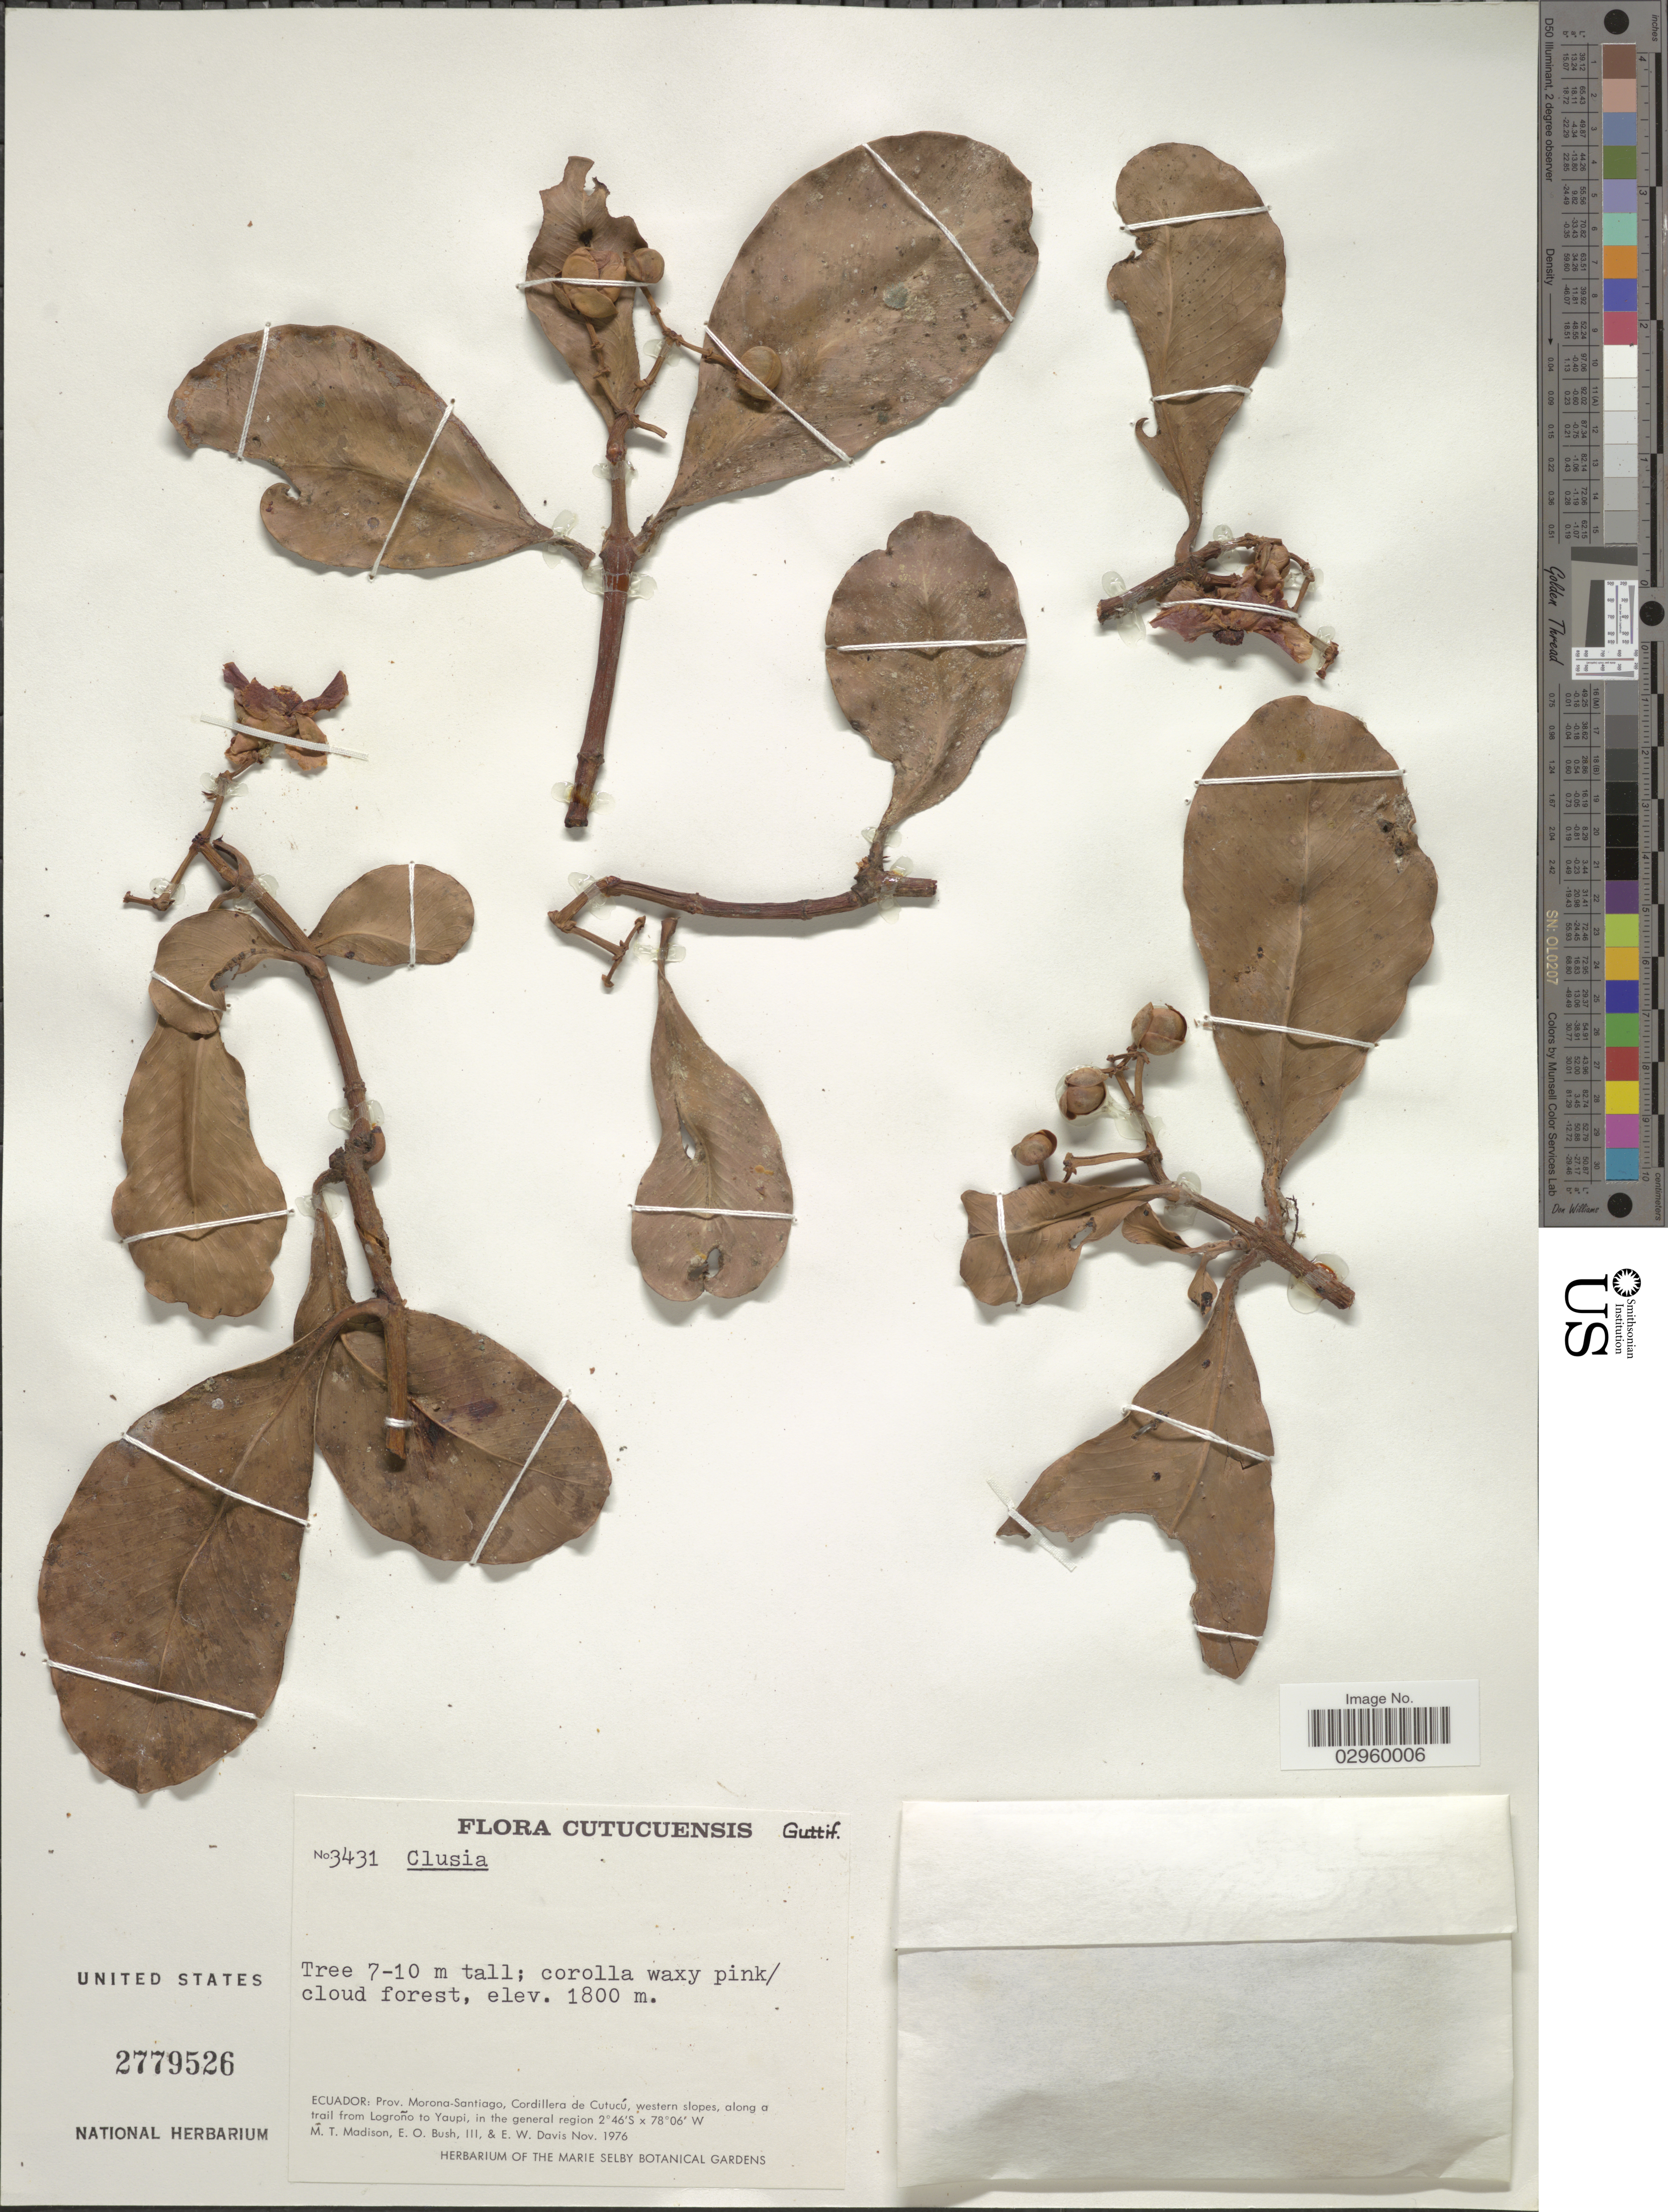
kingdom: Plantae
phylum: Tracheophyta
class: Magnoliopsida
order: Malpighiales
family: Clusiaceae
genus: Clusia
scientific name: Clusia sp.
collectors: M. T. Madison, E. O. Bush & E. W. Davis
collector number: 3431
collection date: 1976-11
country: Ecuador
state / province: Morona-Santiago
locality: Cordillera de Cutucú, western slopes, along a trail from Logroño to Yaupi.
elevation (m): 1800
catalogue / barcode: US 2779526